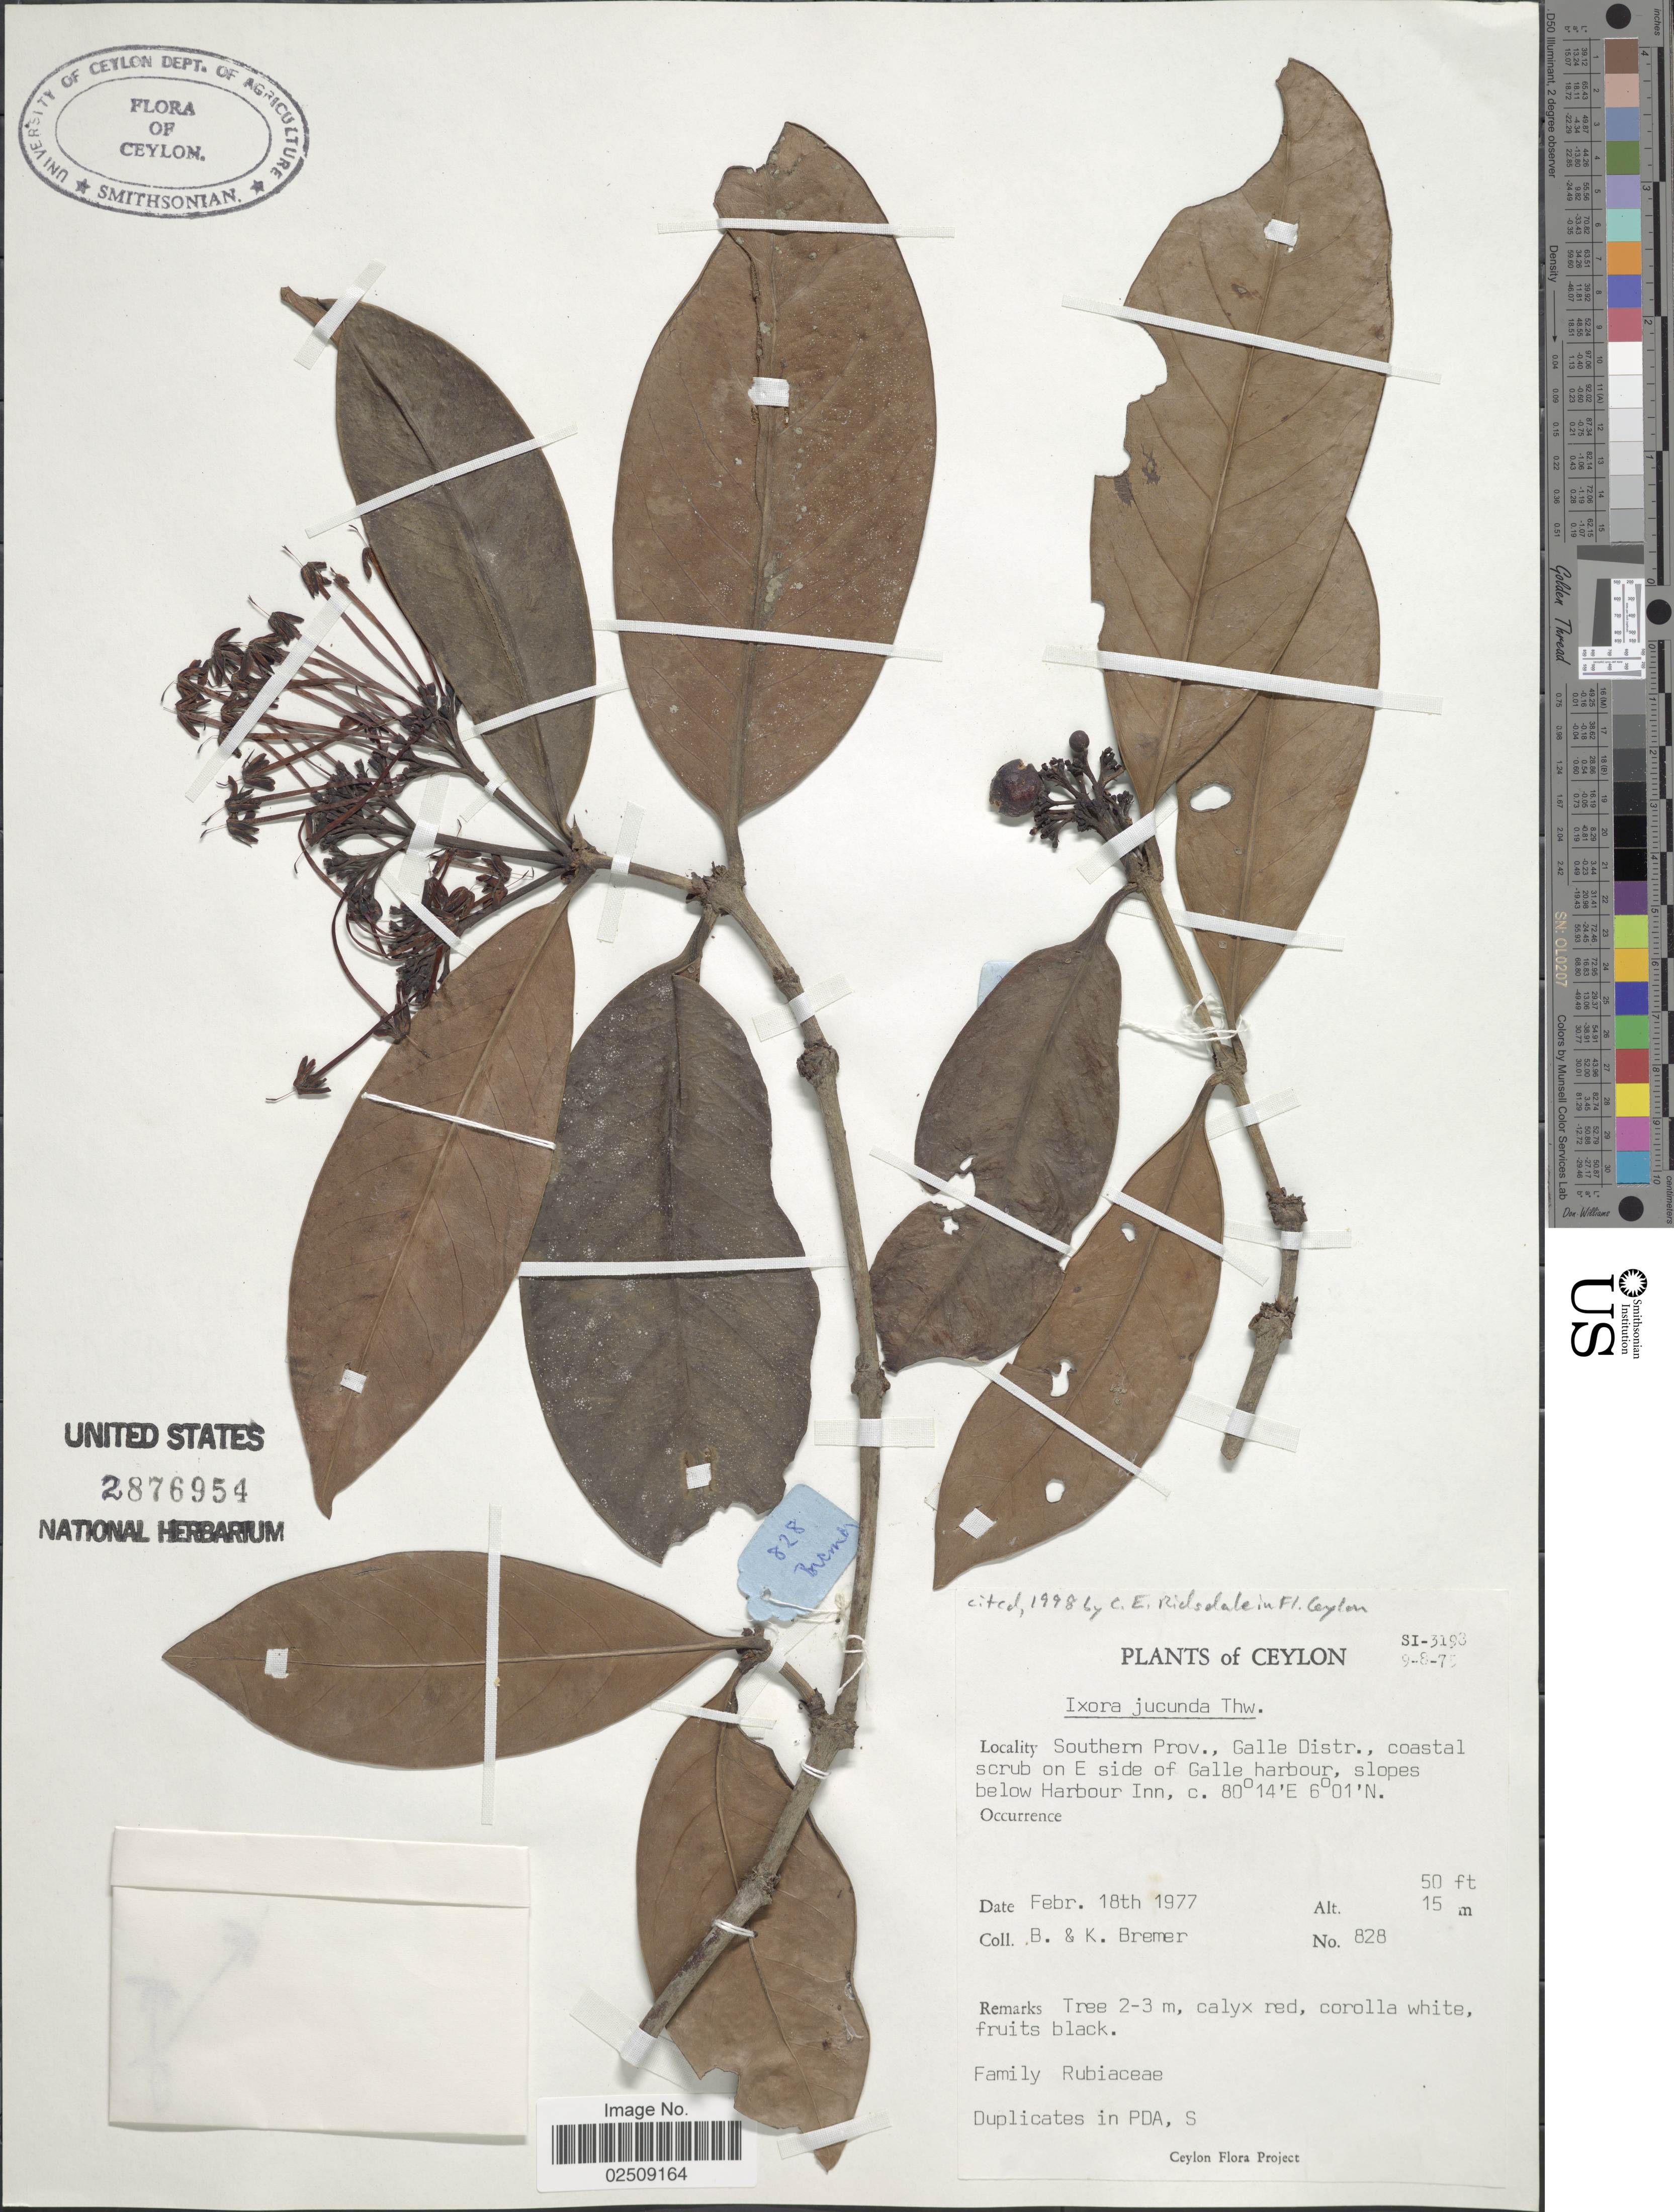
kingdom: Plantae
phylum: Tracheophyta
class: Magnoliopsida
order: Gentianales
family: Rubiaceae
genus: Ixora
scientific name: Ixora jucunda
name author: Thwaites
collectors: B. Bremer & K. Bremer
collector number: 828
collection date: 1977-02-18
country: Sri Lanka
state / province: Southern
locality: Ceylon. Southern Prov., Galle Distr., coastal scrub on E side of Galle harbour, slopes below Harbour Inn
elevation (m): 15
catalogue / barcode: US 2876954